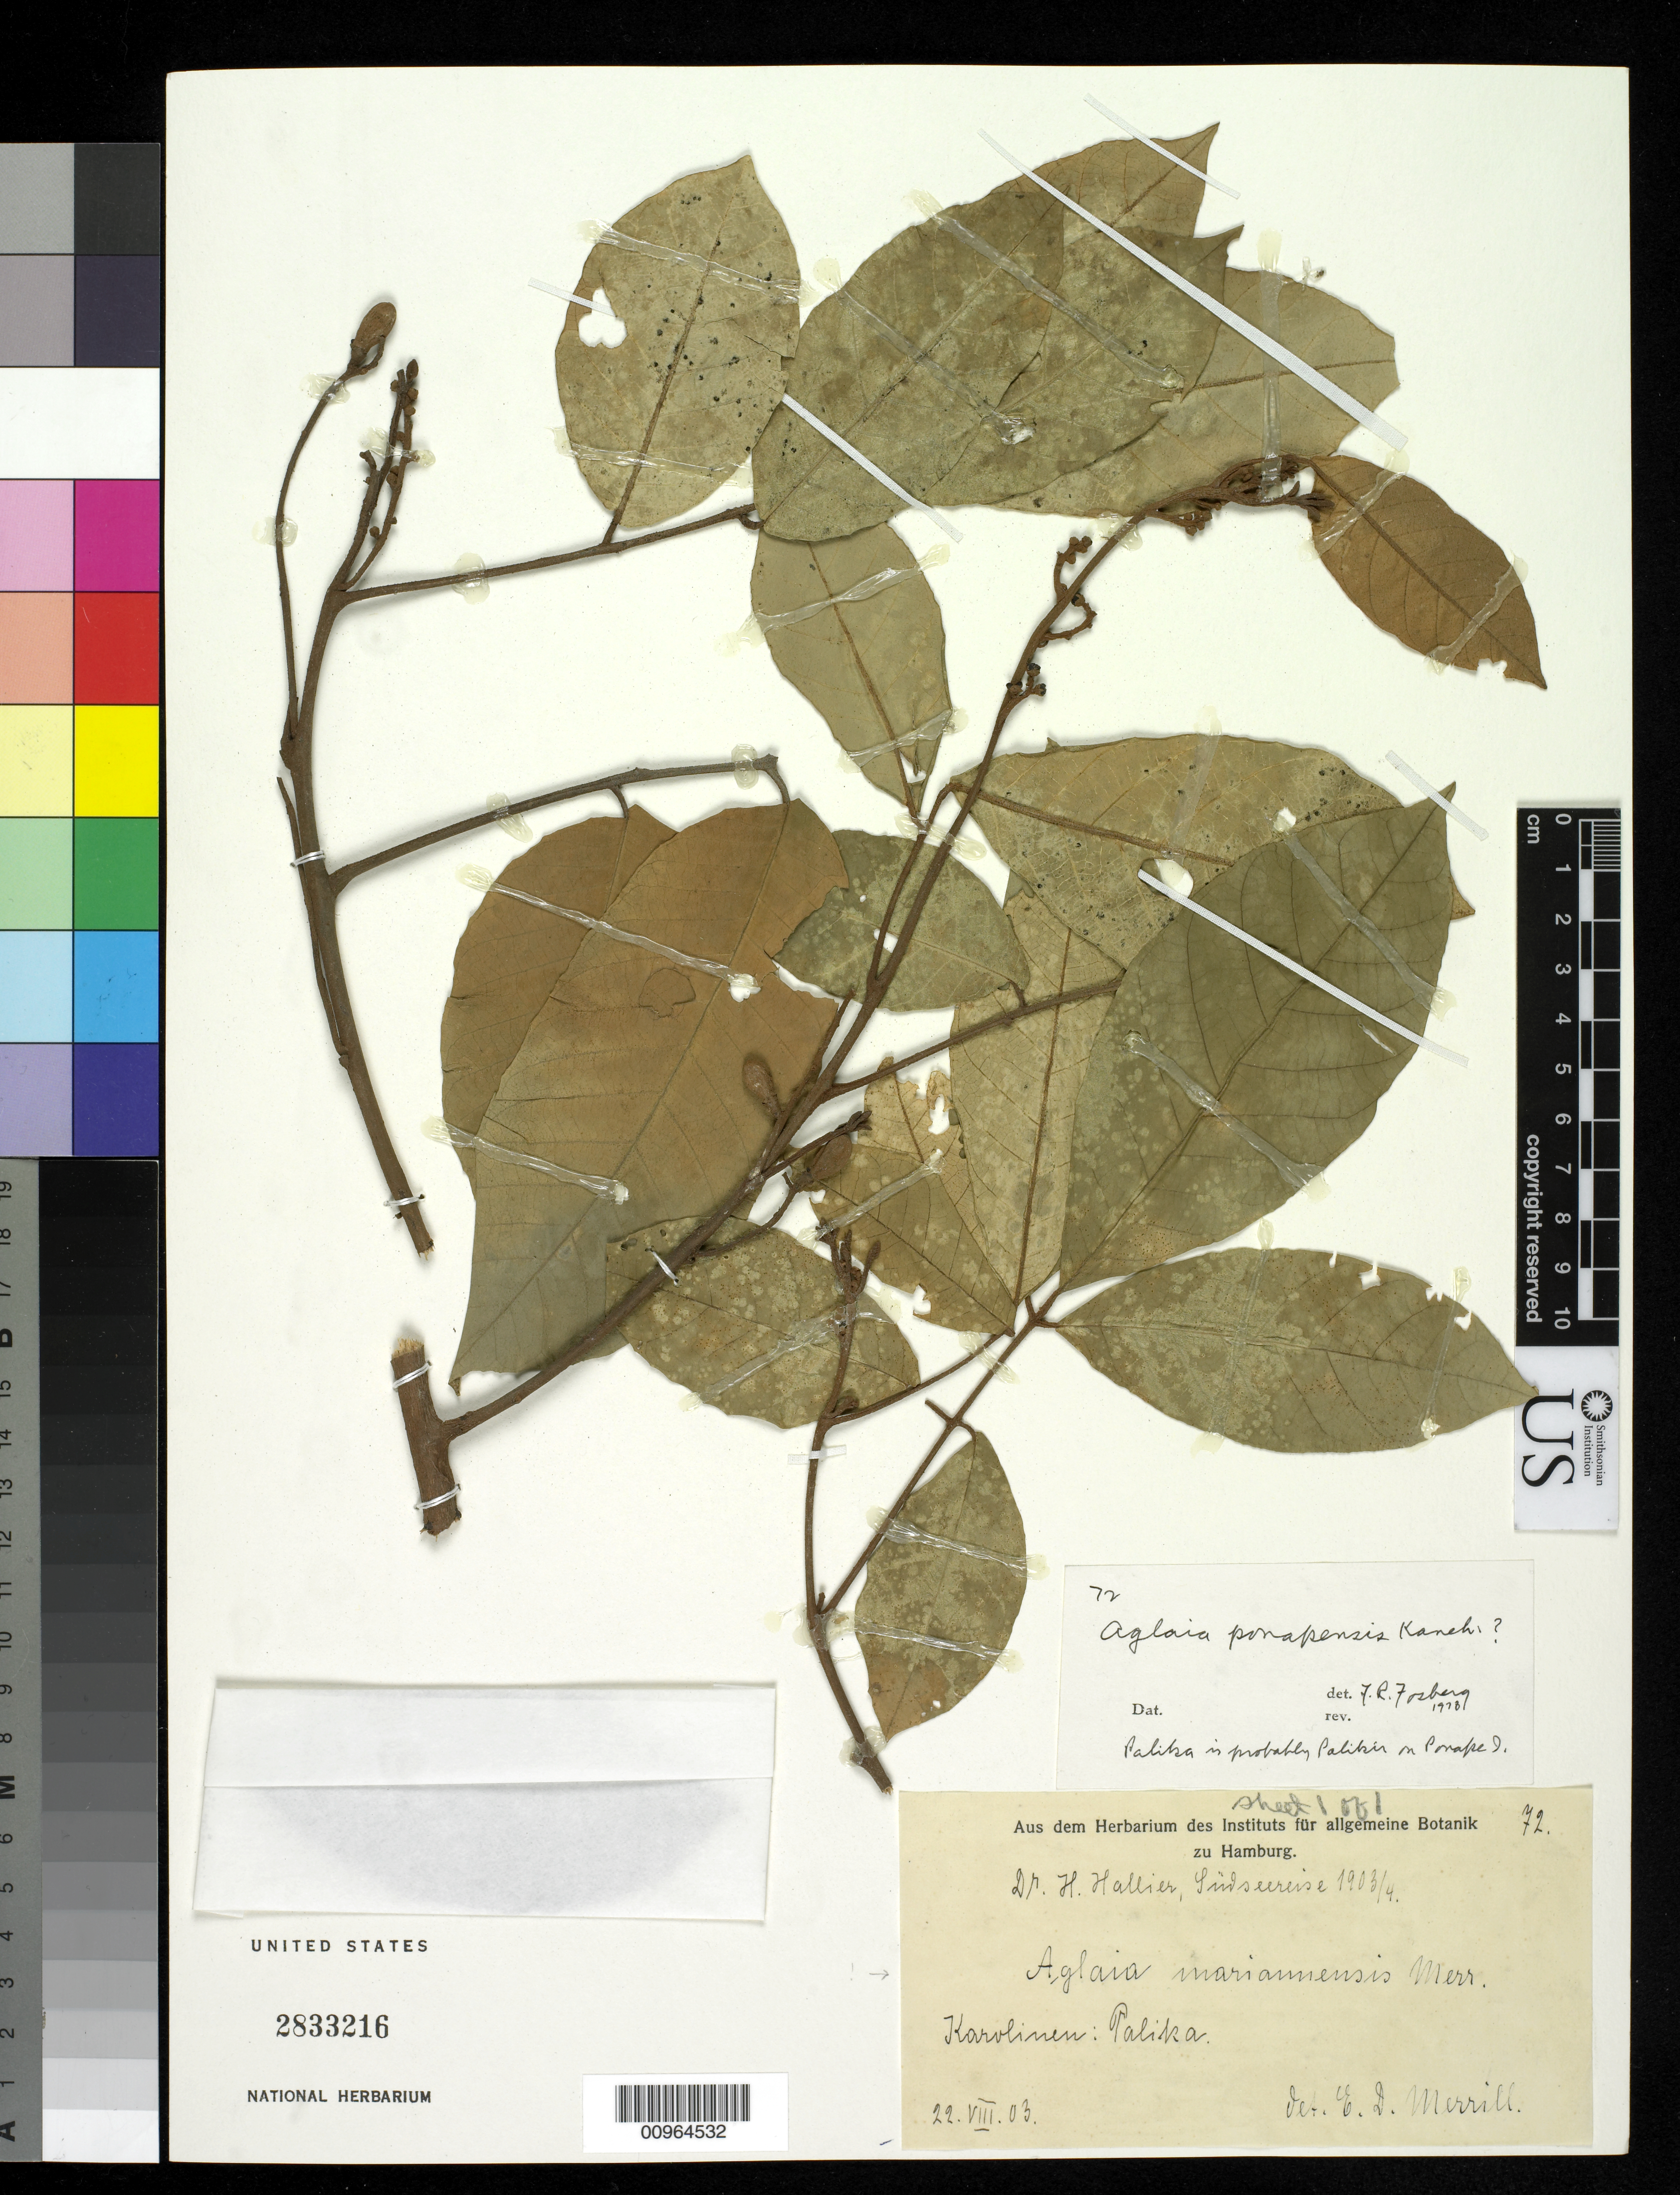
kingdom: Plantae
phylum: Tracheophyta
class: Magnoliopsida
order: Sapindales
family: Meliaceae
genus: Aglaia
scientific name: Aglaia mariannensis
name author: Merr.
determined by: Pannell, C. M.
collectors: H. G. Hallier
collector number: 72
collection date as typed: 22 Aug 1903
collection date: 1903-08-22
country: Micronesia, Federated States of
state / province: Pohnpei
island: Pohnpei [Ponape]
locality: Palika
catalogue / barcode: US 2833216